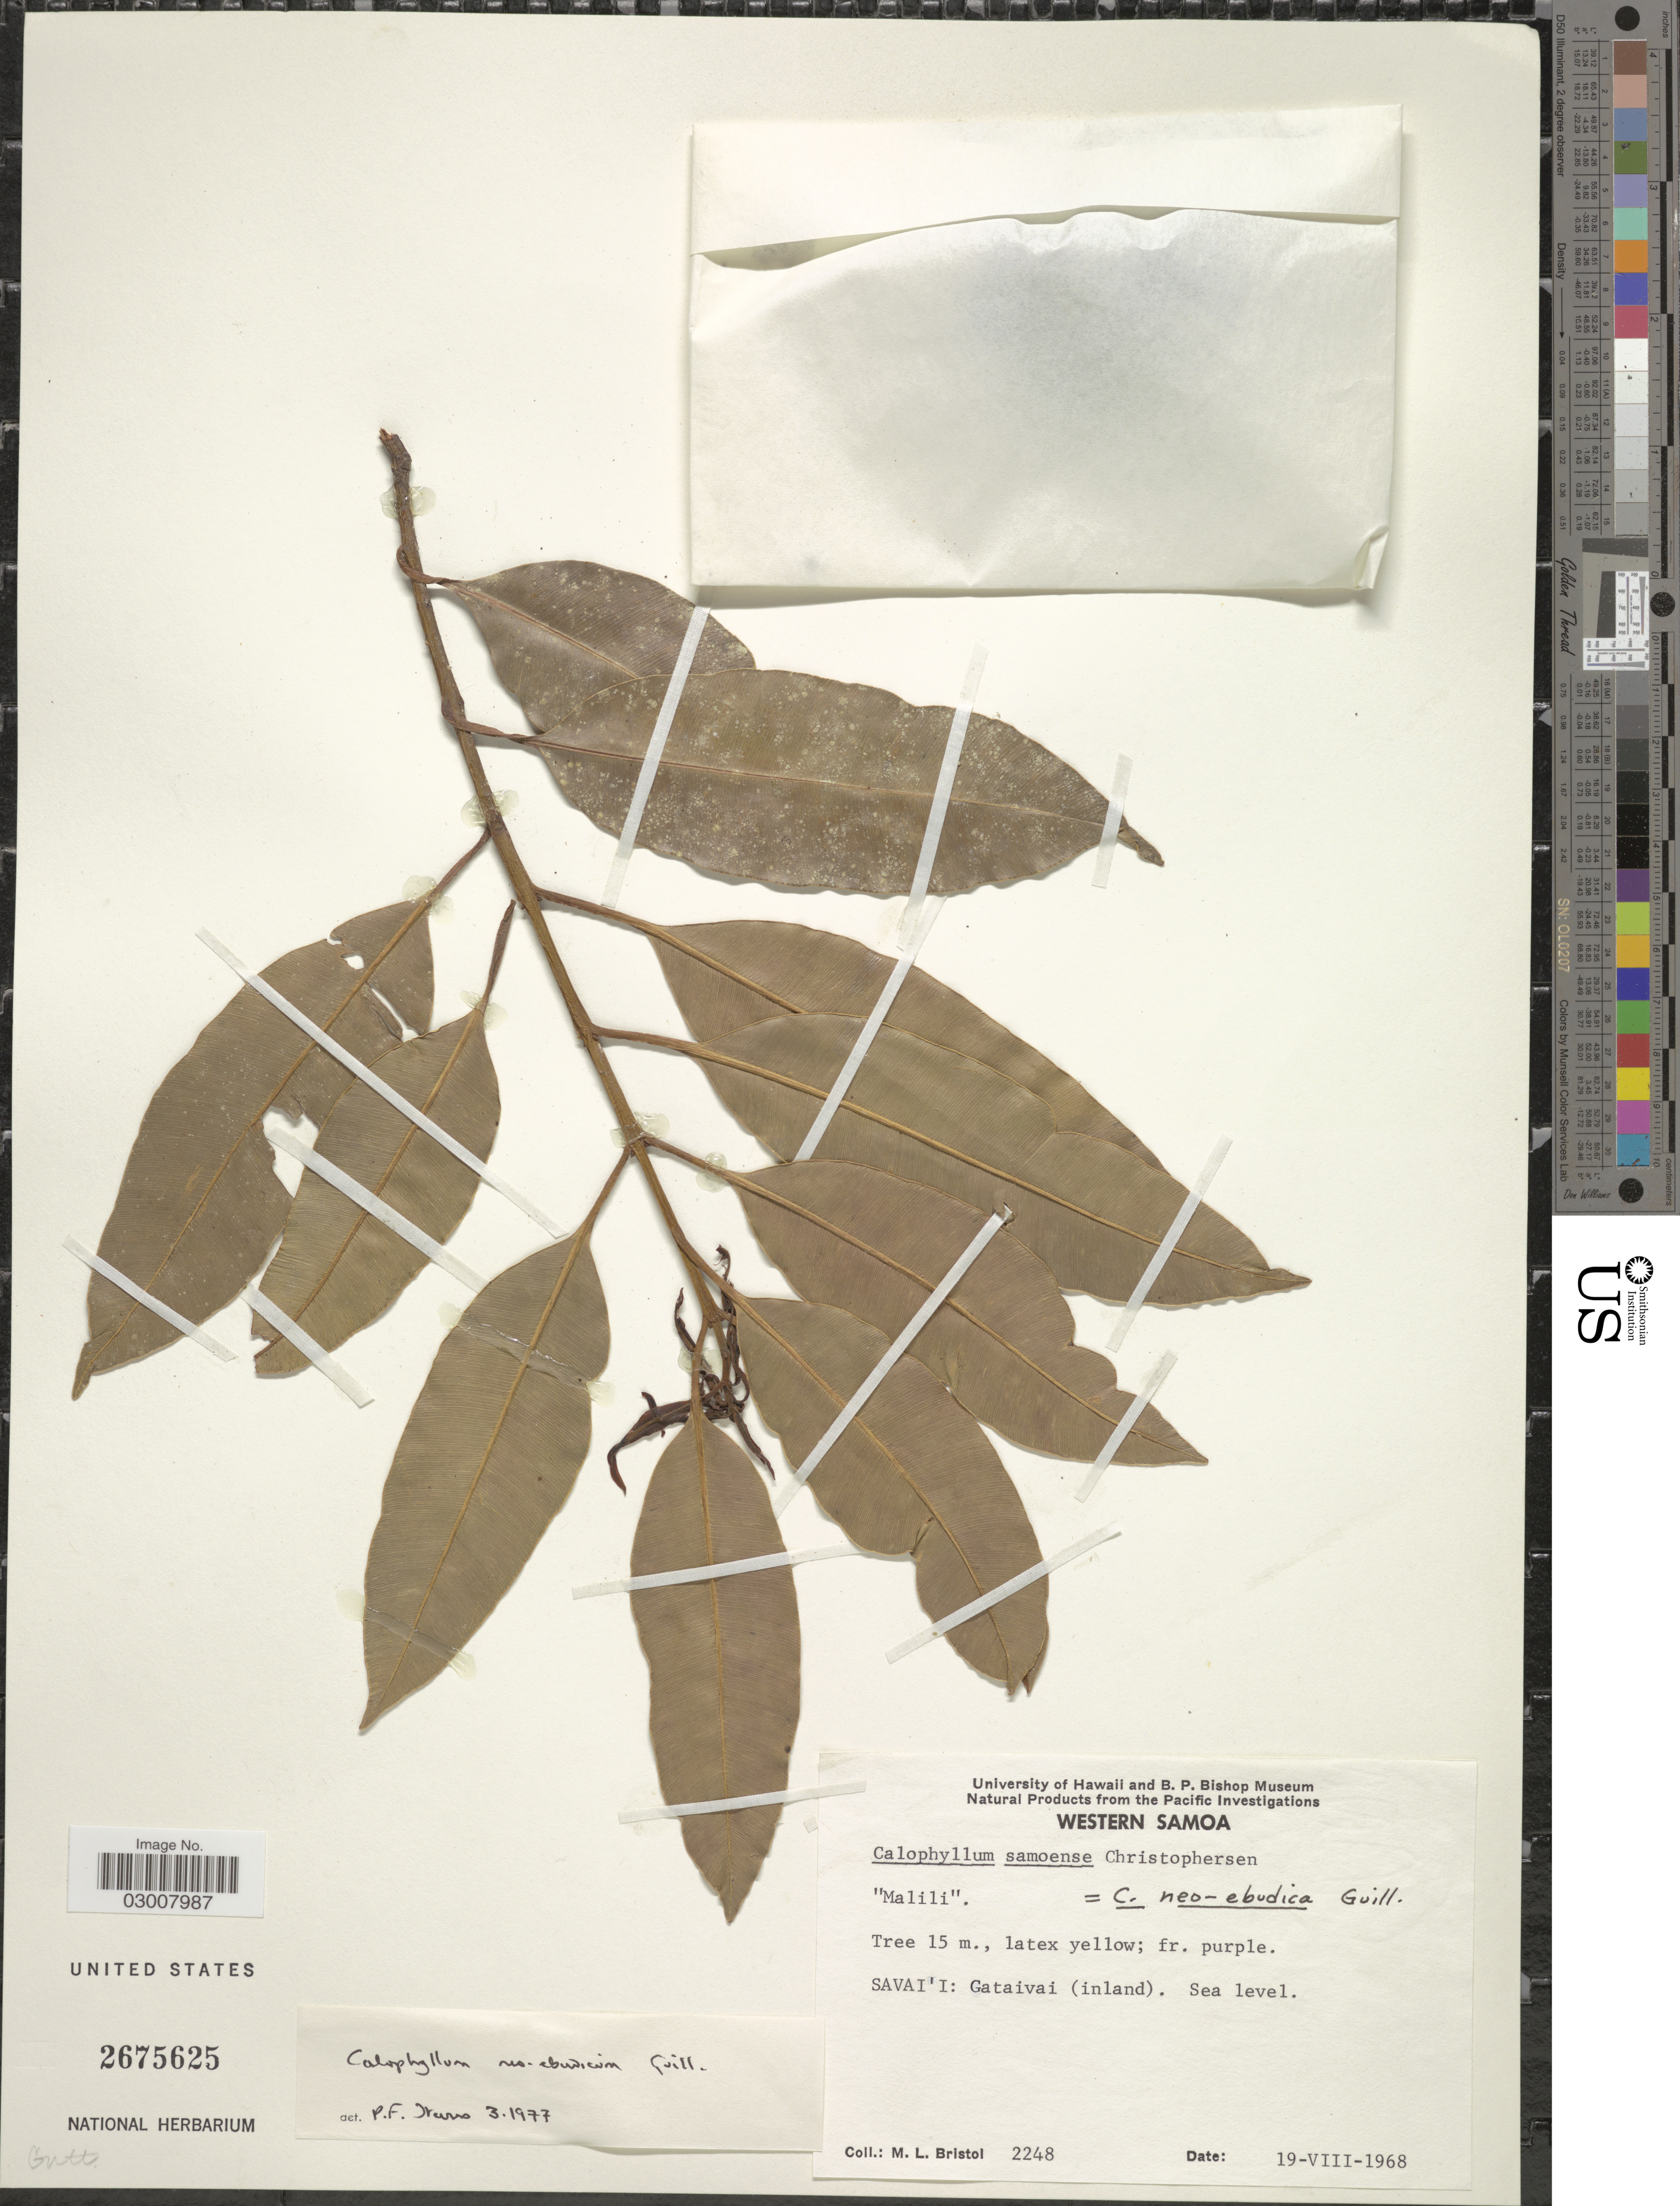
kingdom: Plantae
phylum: Tracheophyta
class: Magnoliopsida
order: Malpighiales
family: Calophyllaceae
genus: Calophyllum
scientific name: Calophyllum neoebudicum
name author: Guillaumin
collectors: M. L. Bristol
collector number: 2248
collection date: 1968-08-19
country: Samoa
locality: Savai'i: Gataivai (inland).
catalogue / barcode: US 2675625